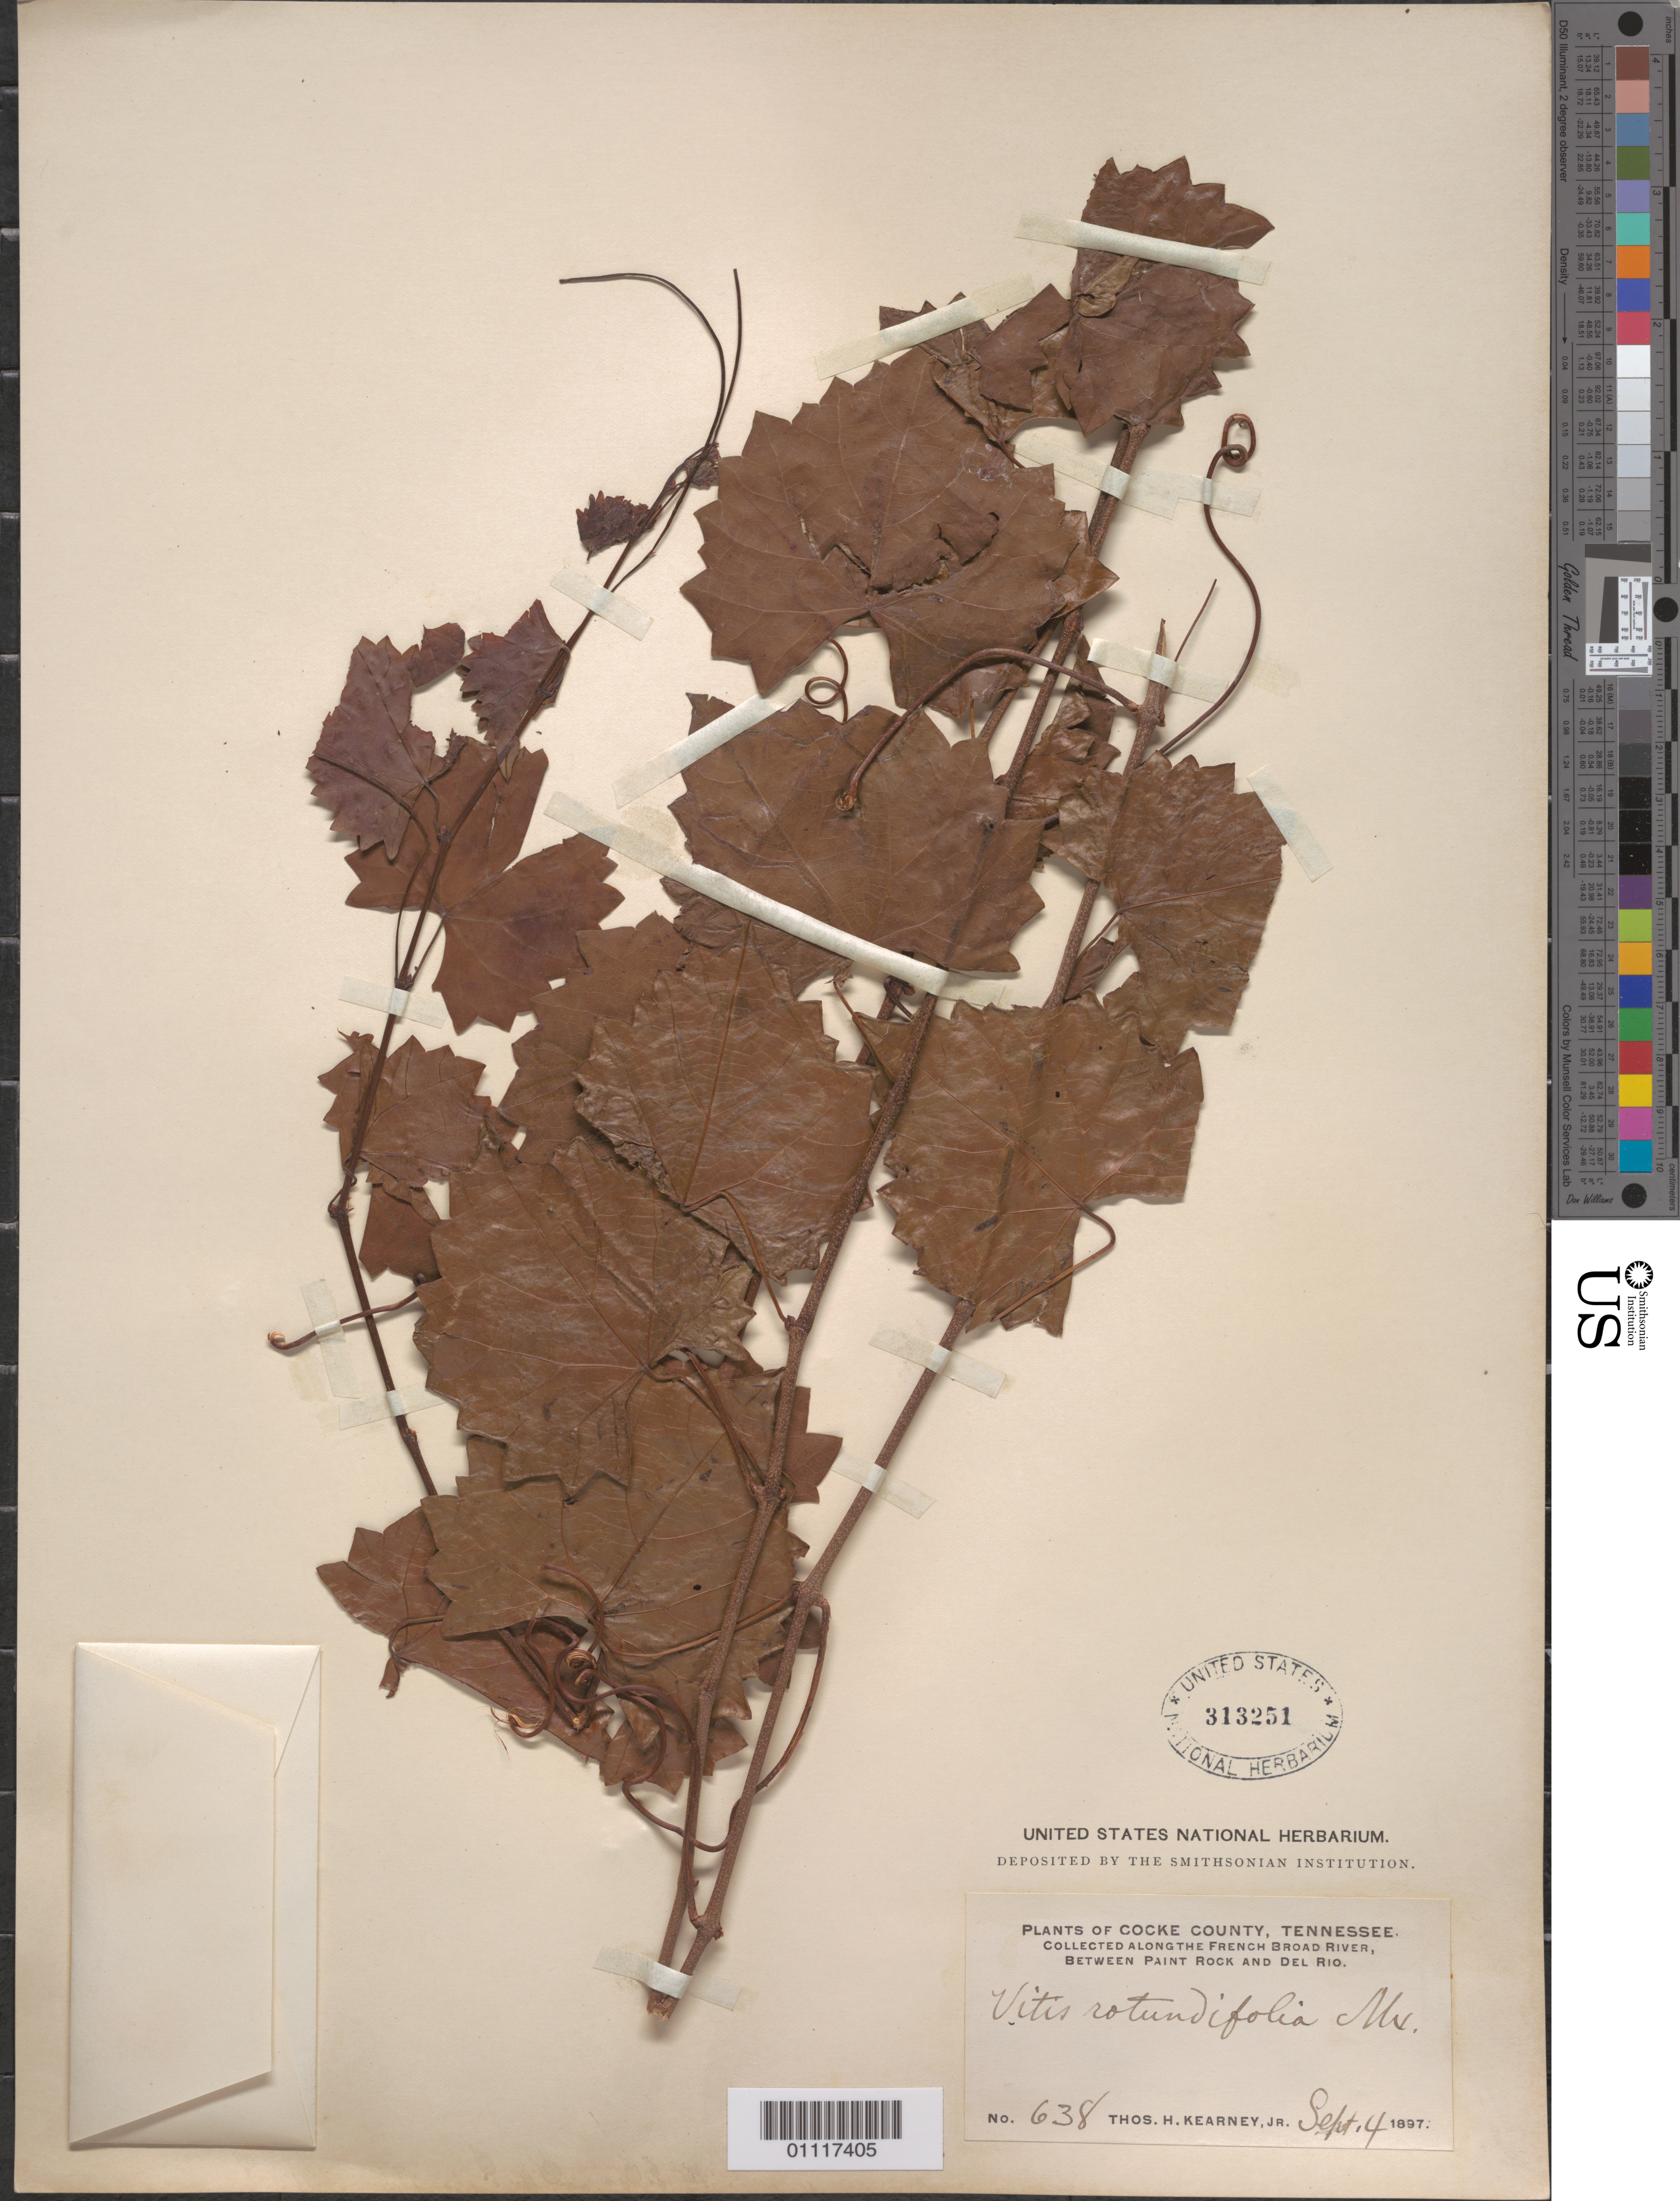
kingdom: Plantae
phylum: Tracheophyta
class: Magnoliopsida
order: Vitales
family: Vitaceae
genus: Vitis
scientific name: Vitis rotundifolia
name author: Michx.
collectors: T. H. Kearney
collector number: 638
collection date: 1897-09-04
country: United States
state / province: Tennessee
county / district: Cocke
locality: along the French Broad River, Between Pain Rock and Del Rio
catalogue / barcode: US 313251